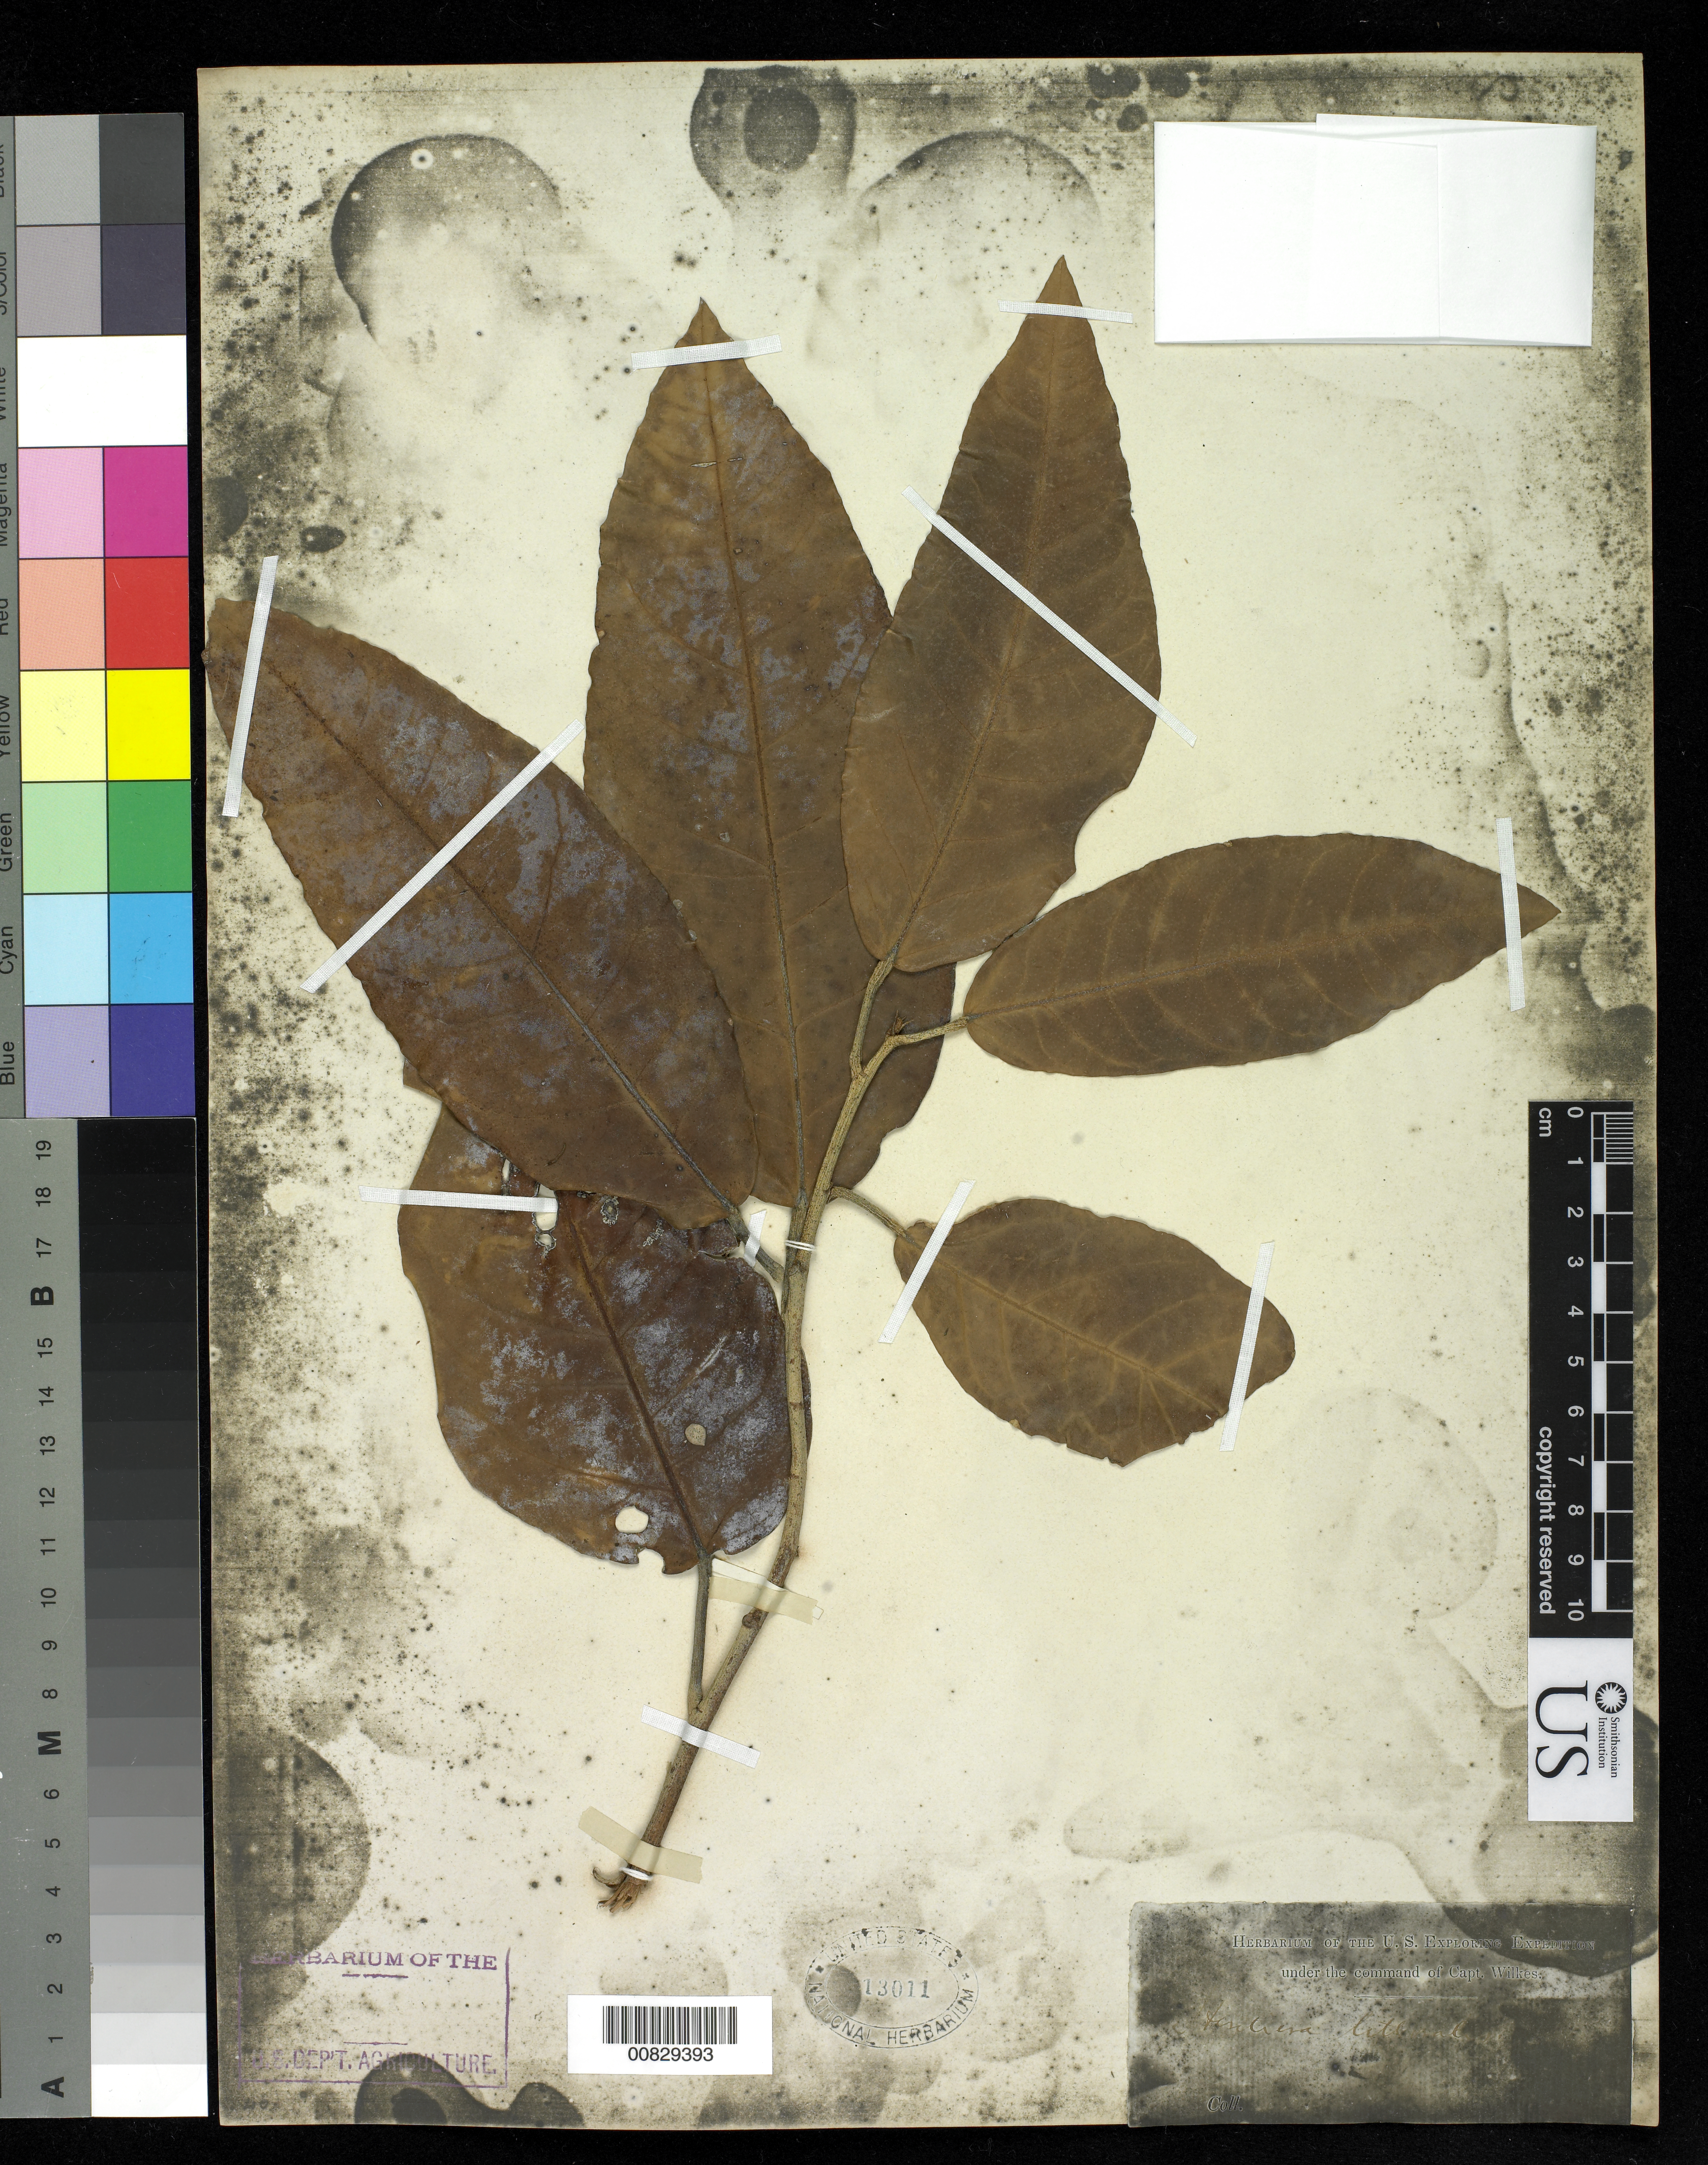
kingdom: Plantae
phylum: Tracheophyta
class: Magnoliopsida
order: Malvales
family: Malvaceae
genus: Heritiera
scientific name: Heritiera littoralis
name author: Aiton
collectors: Wilkes Explor. Exped.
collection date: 1838/1842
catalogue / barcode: US 13011